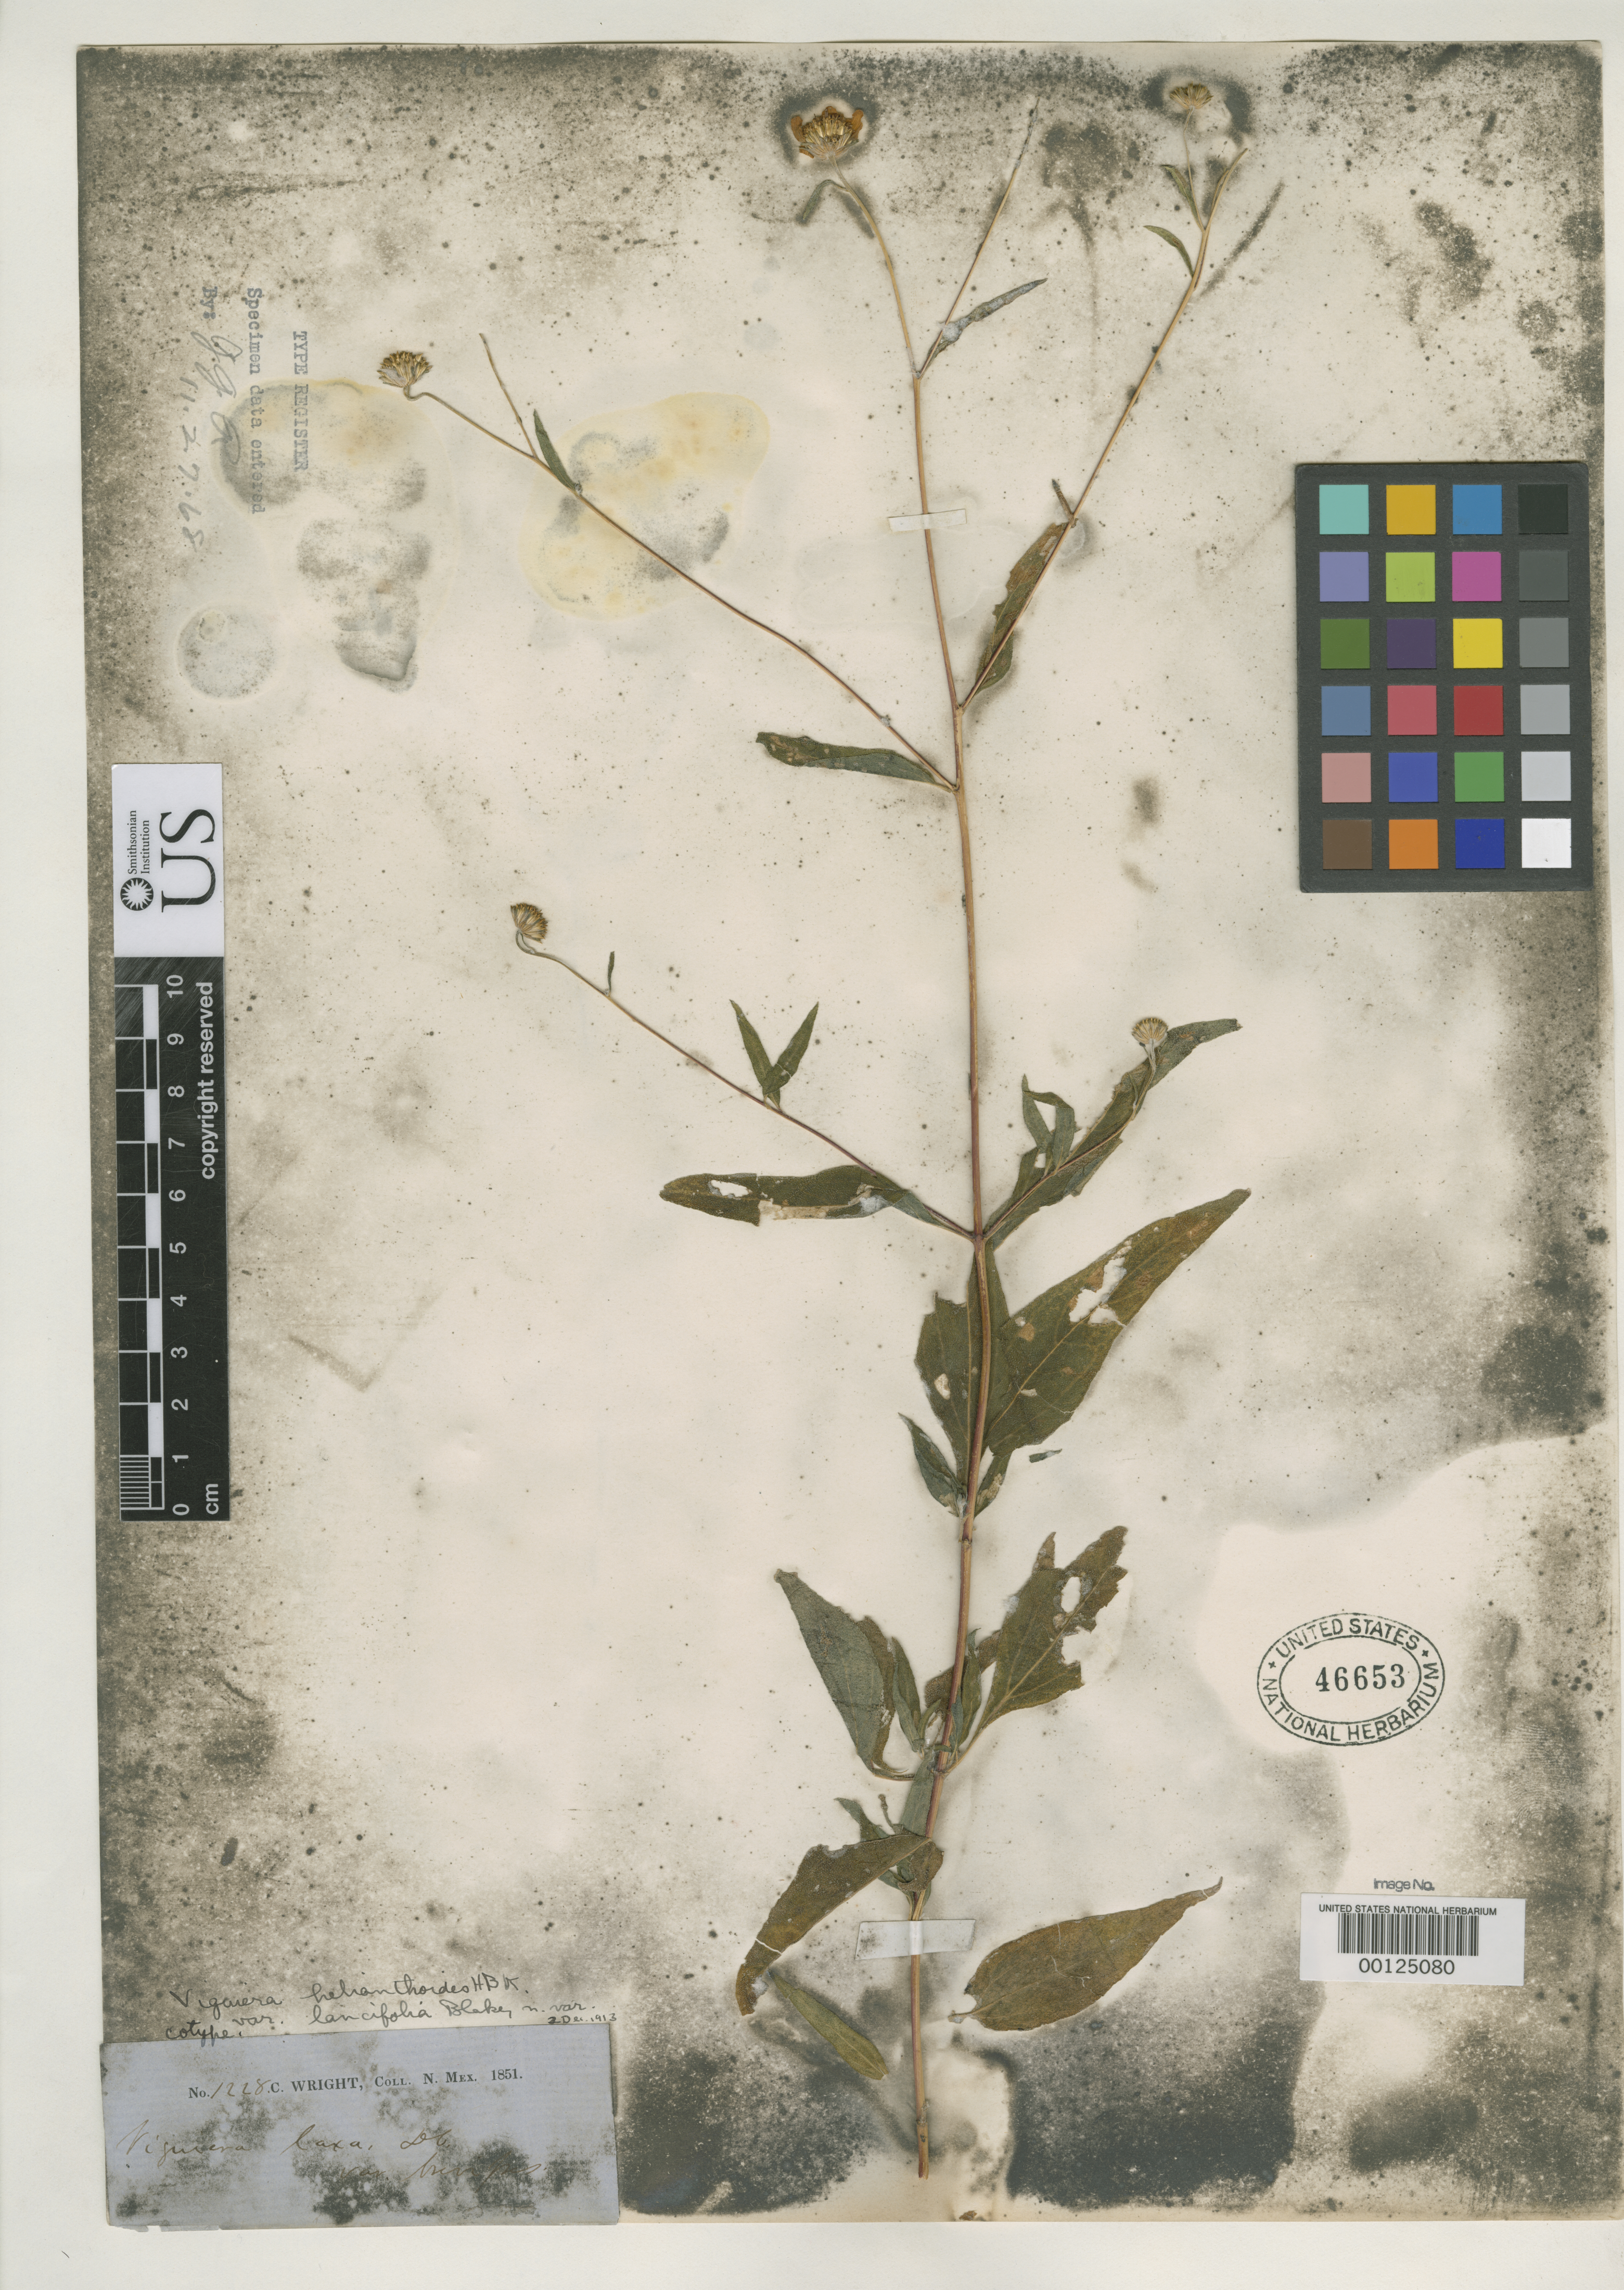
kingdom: Plantae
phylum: Tracheophyta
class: Magnoliopsida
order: Asterales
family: Asteraceae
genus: Viguiera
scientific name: Viguiera dentata var. lancifolia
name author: S.F. Blake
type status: Type Collection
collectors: C. Wright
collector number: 1228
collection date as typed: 1851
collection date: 1851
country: Mexico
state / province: Sonora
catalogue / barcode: US 46653